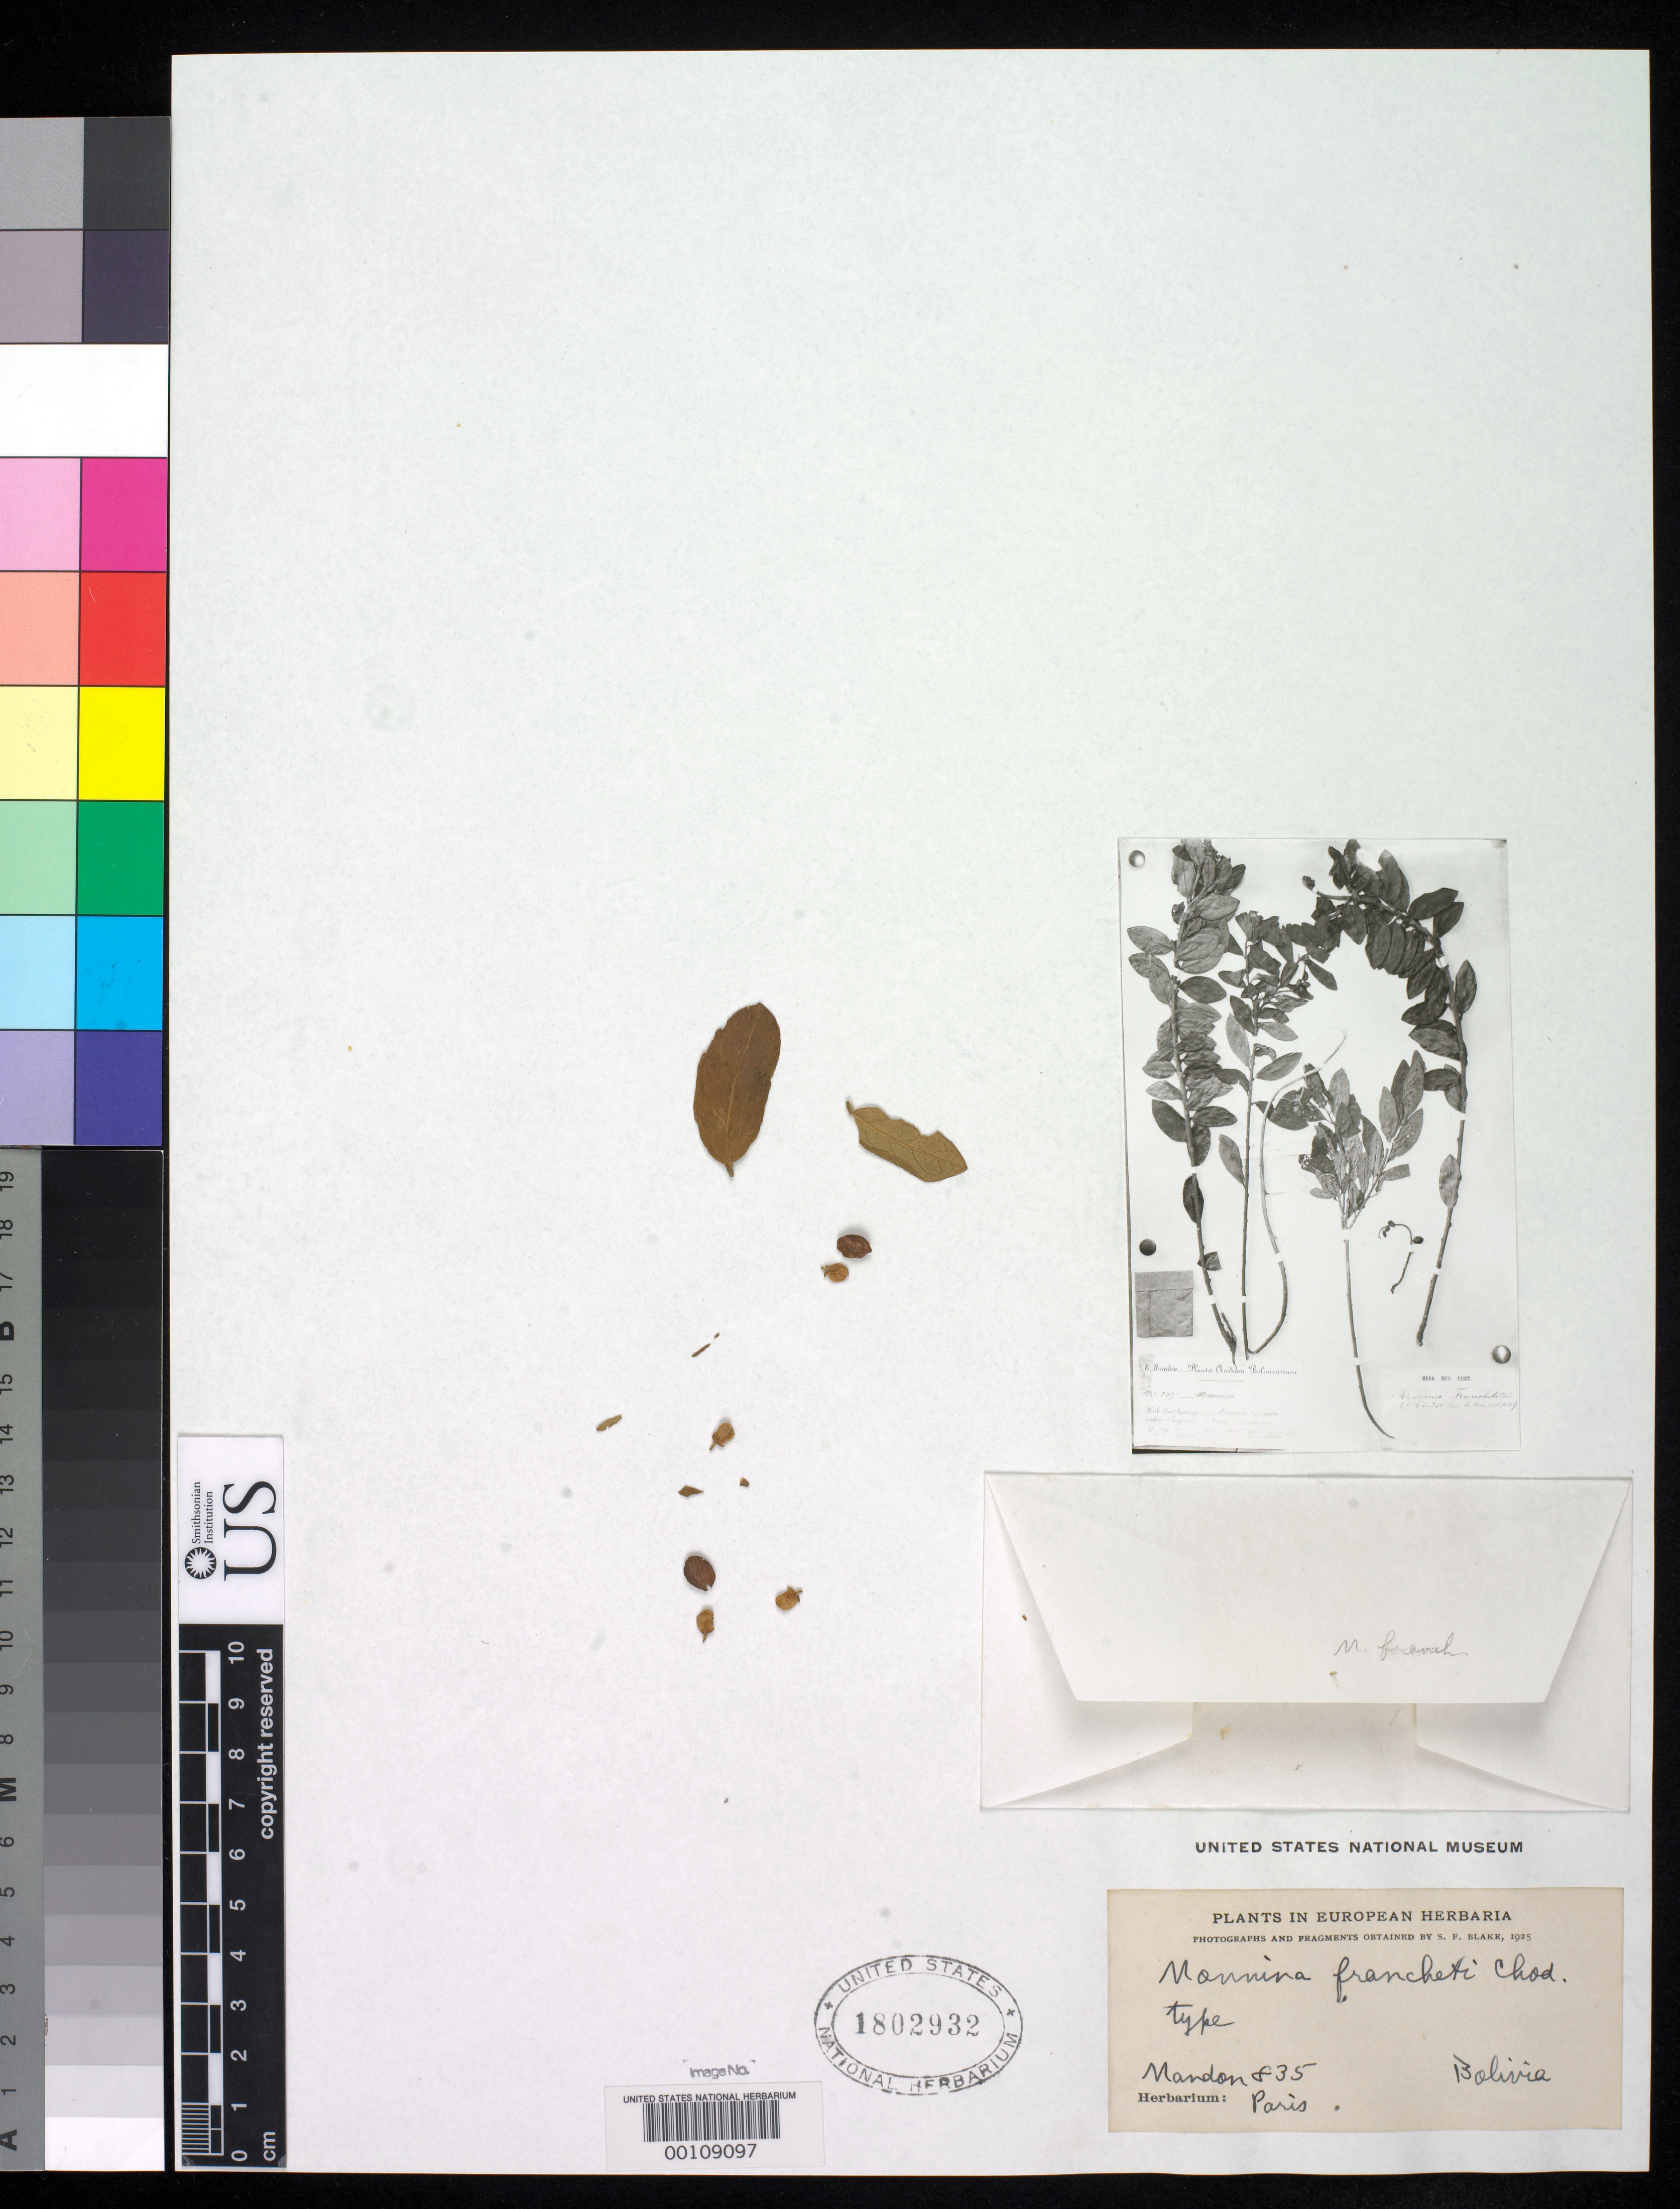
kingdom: Plantae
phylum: Tracheophyta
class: Magnoliopsida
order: Fabales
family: Polygalaceae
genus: Monnina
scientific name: Monnina franchetii Chodat orth. var.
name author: Chodat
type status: Isotype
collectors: G. Mandon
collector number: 835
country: Bolivia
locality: Mapiri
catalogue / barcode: US 1802932